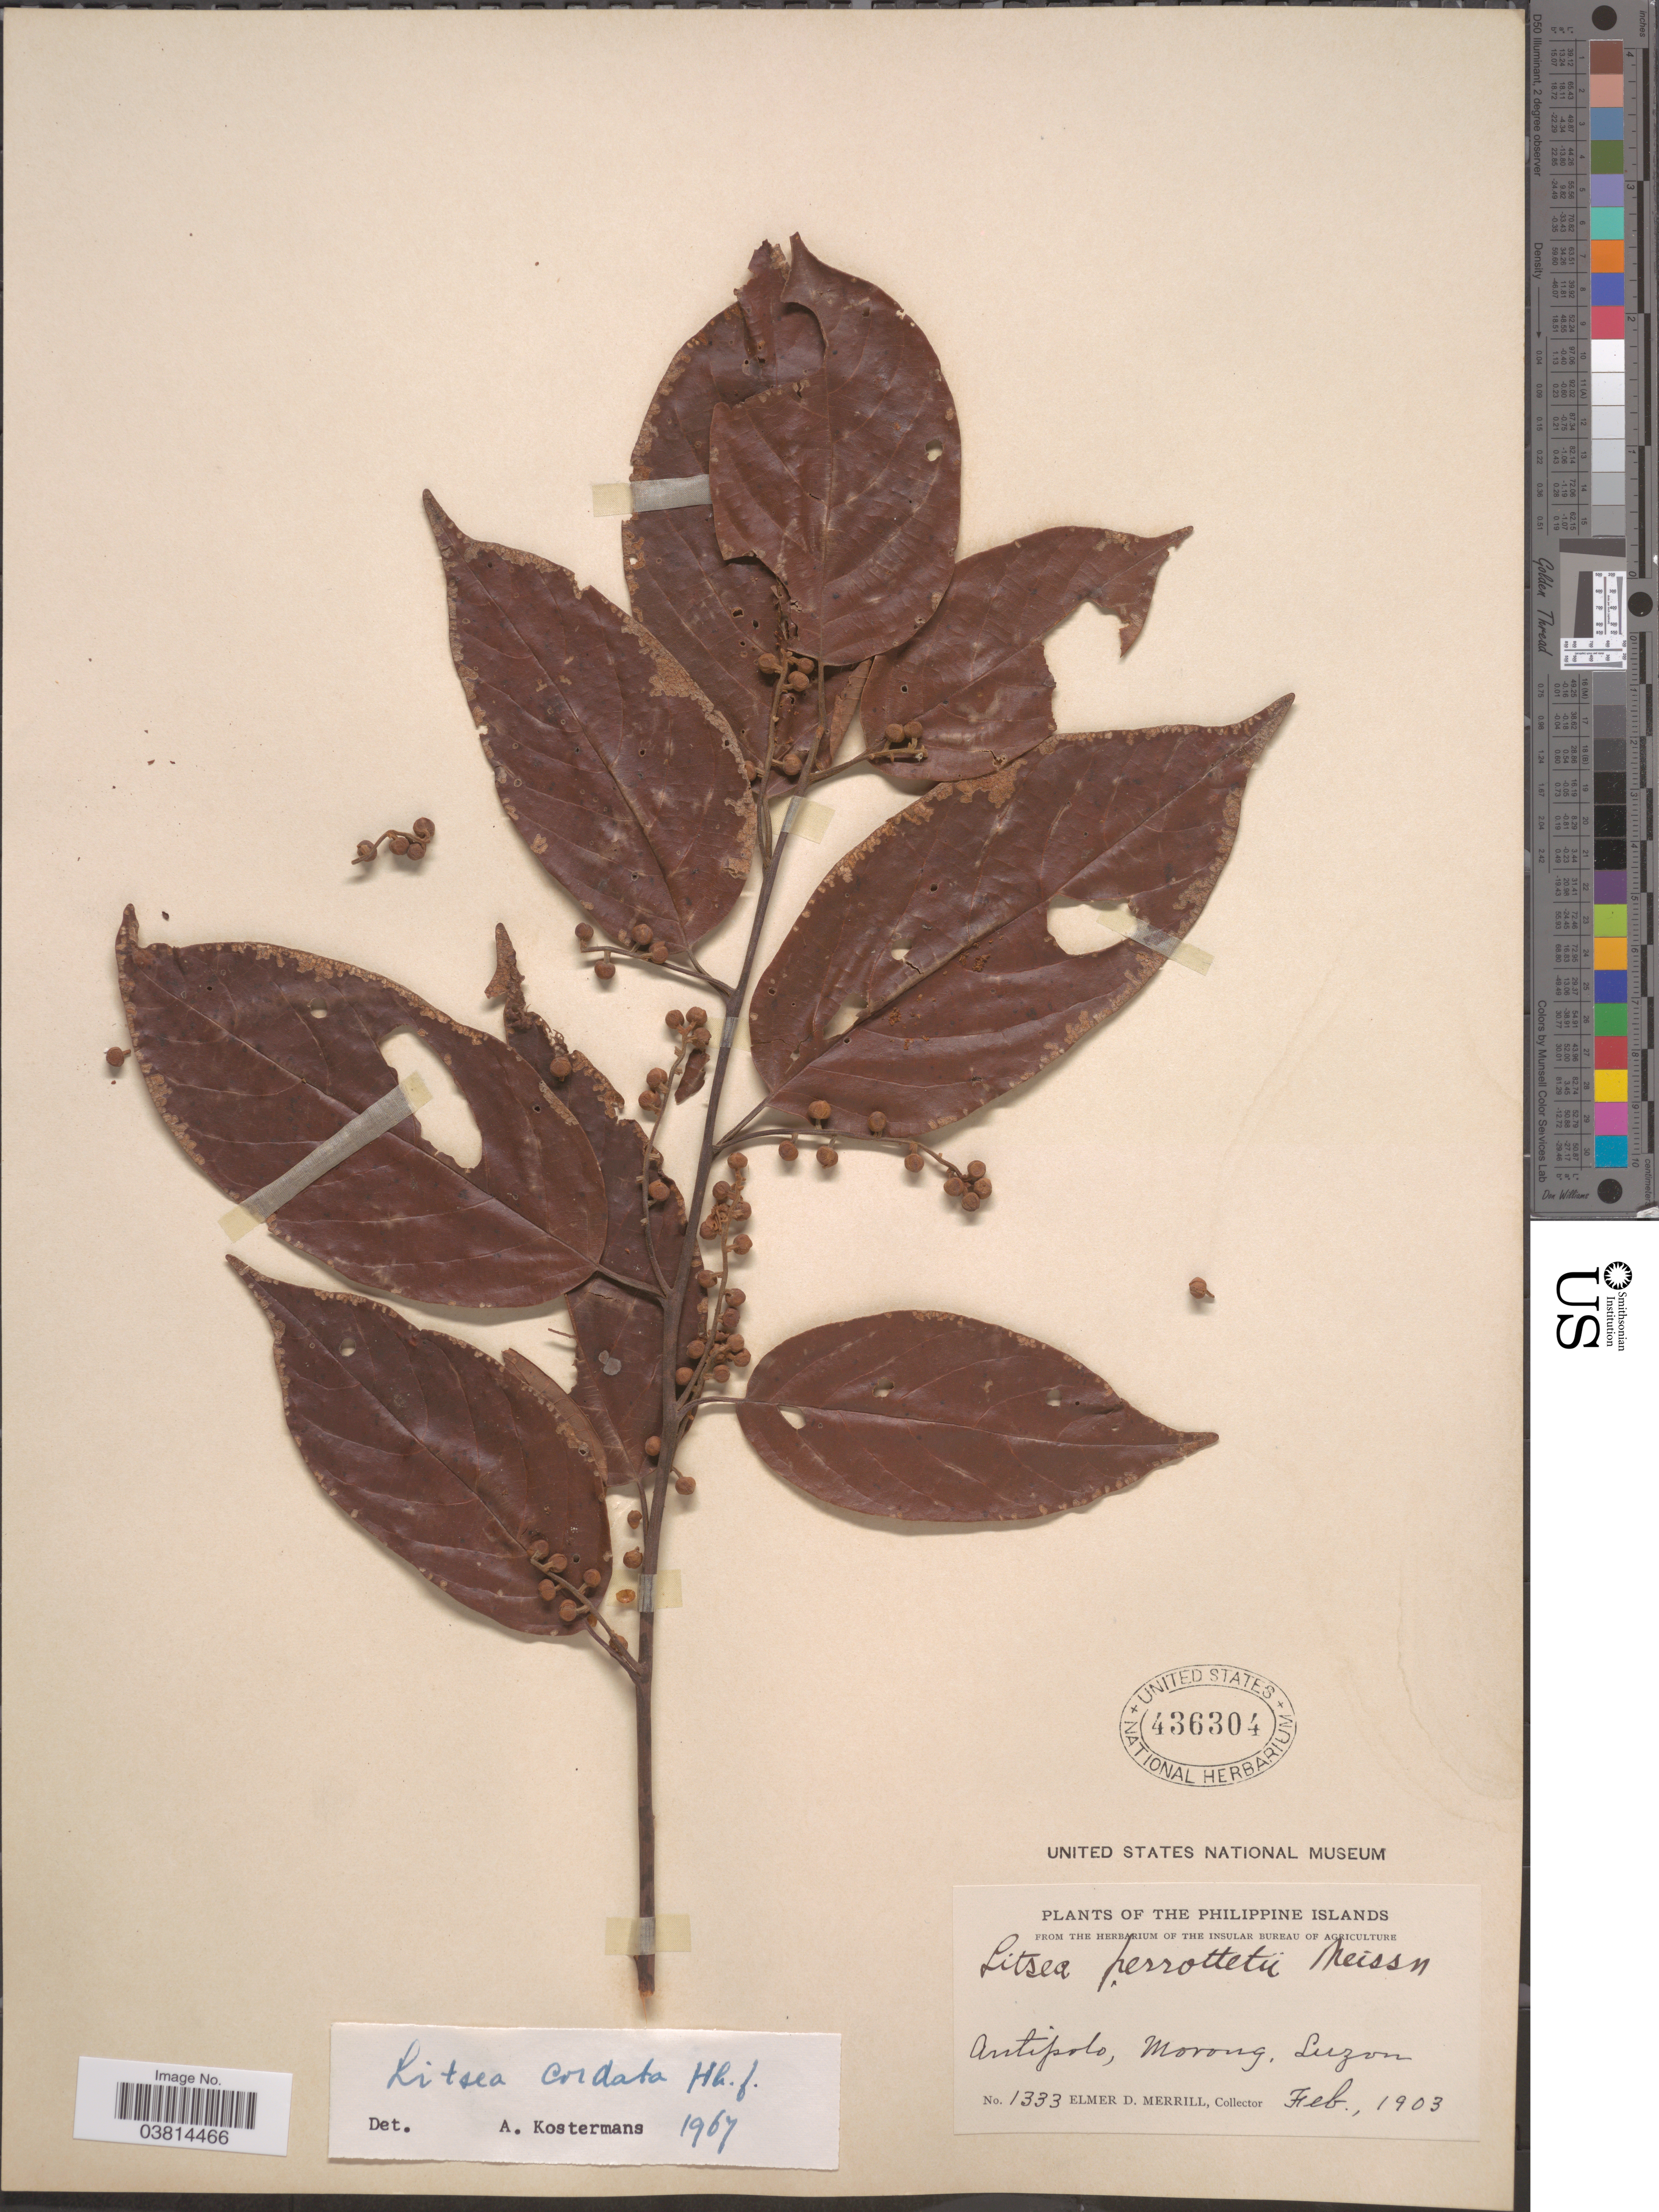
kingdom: Plantae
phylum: Tracheophyta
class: Magnoliopsida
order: Laurales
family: Lauraceae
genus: Litsea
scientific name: Litsea cordata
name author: Hook. f.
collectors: E. D. Merrill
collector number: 1333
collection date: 1903-02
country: Philippines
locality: Antipolo, Morong, Luzon.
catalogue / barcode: US 436304